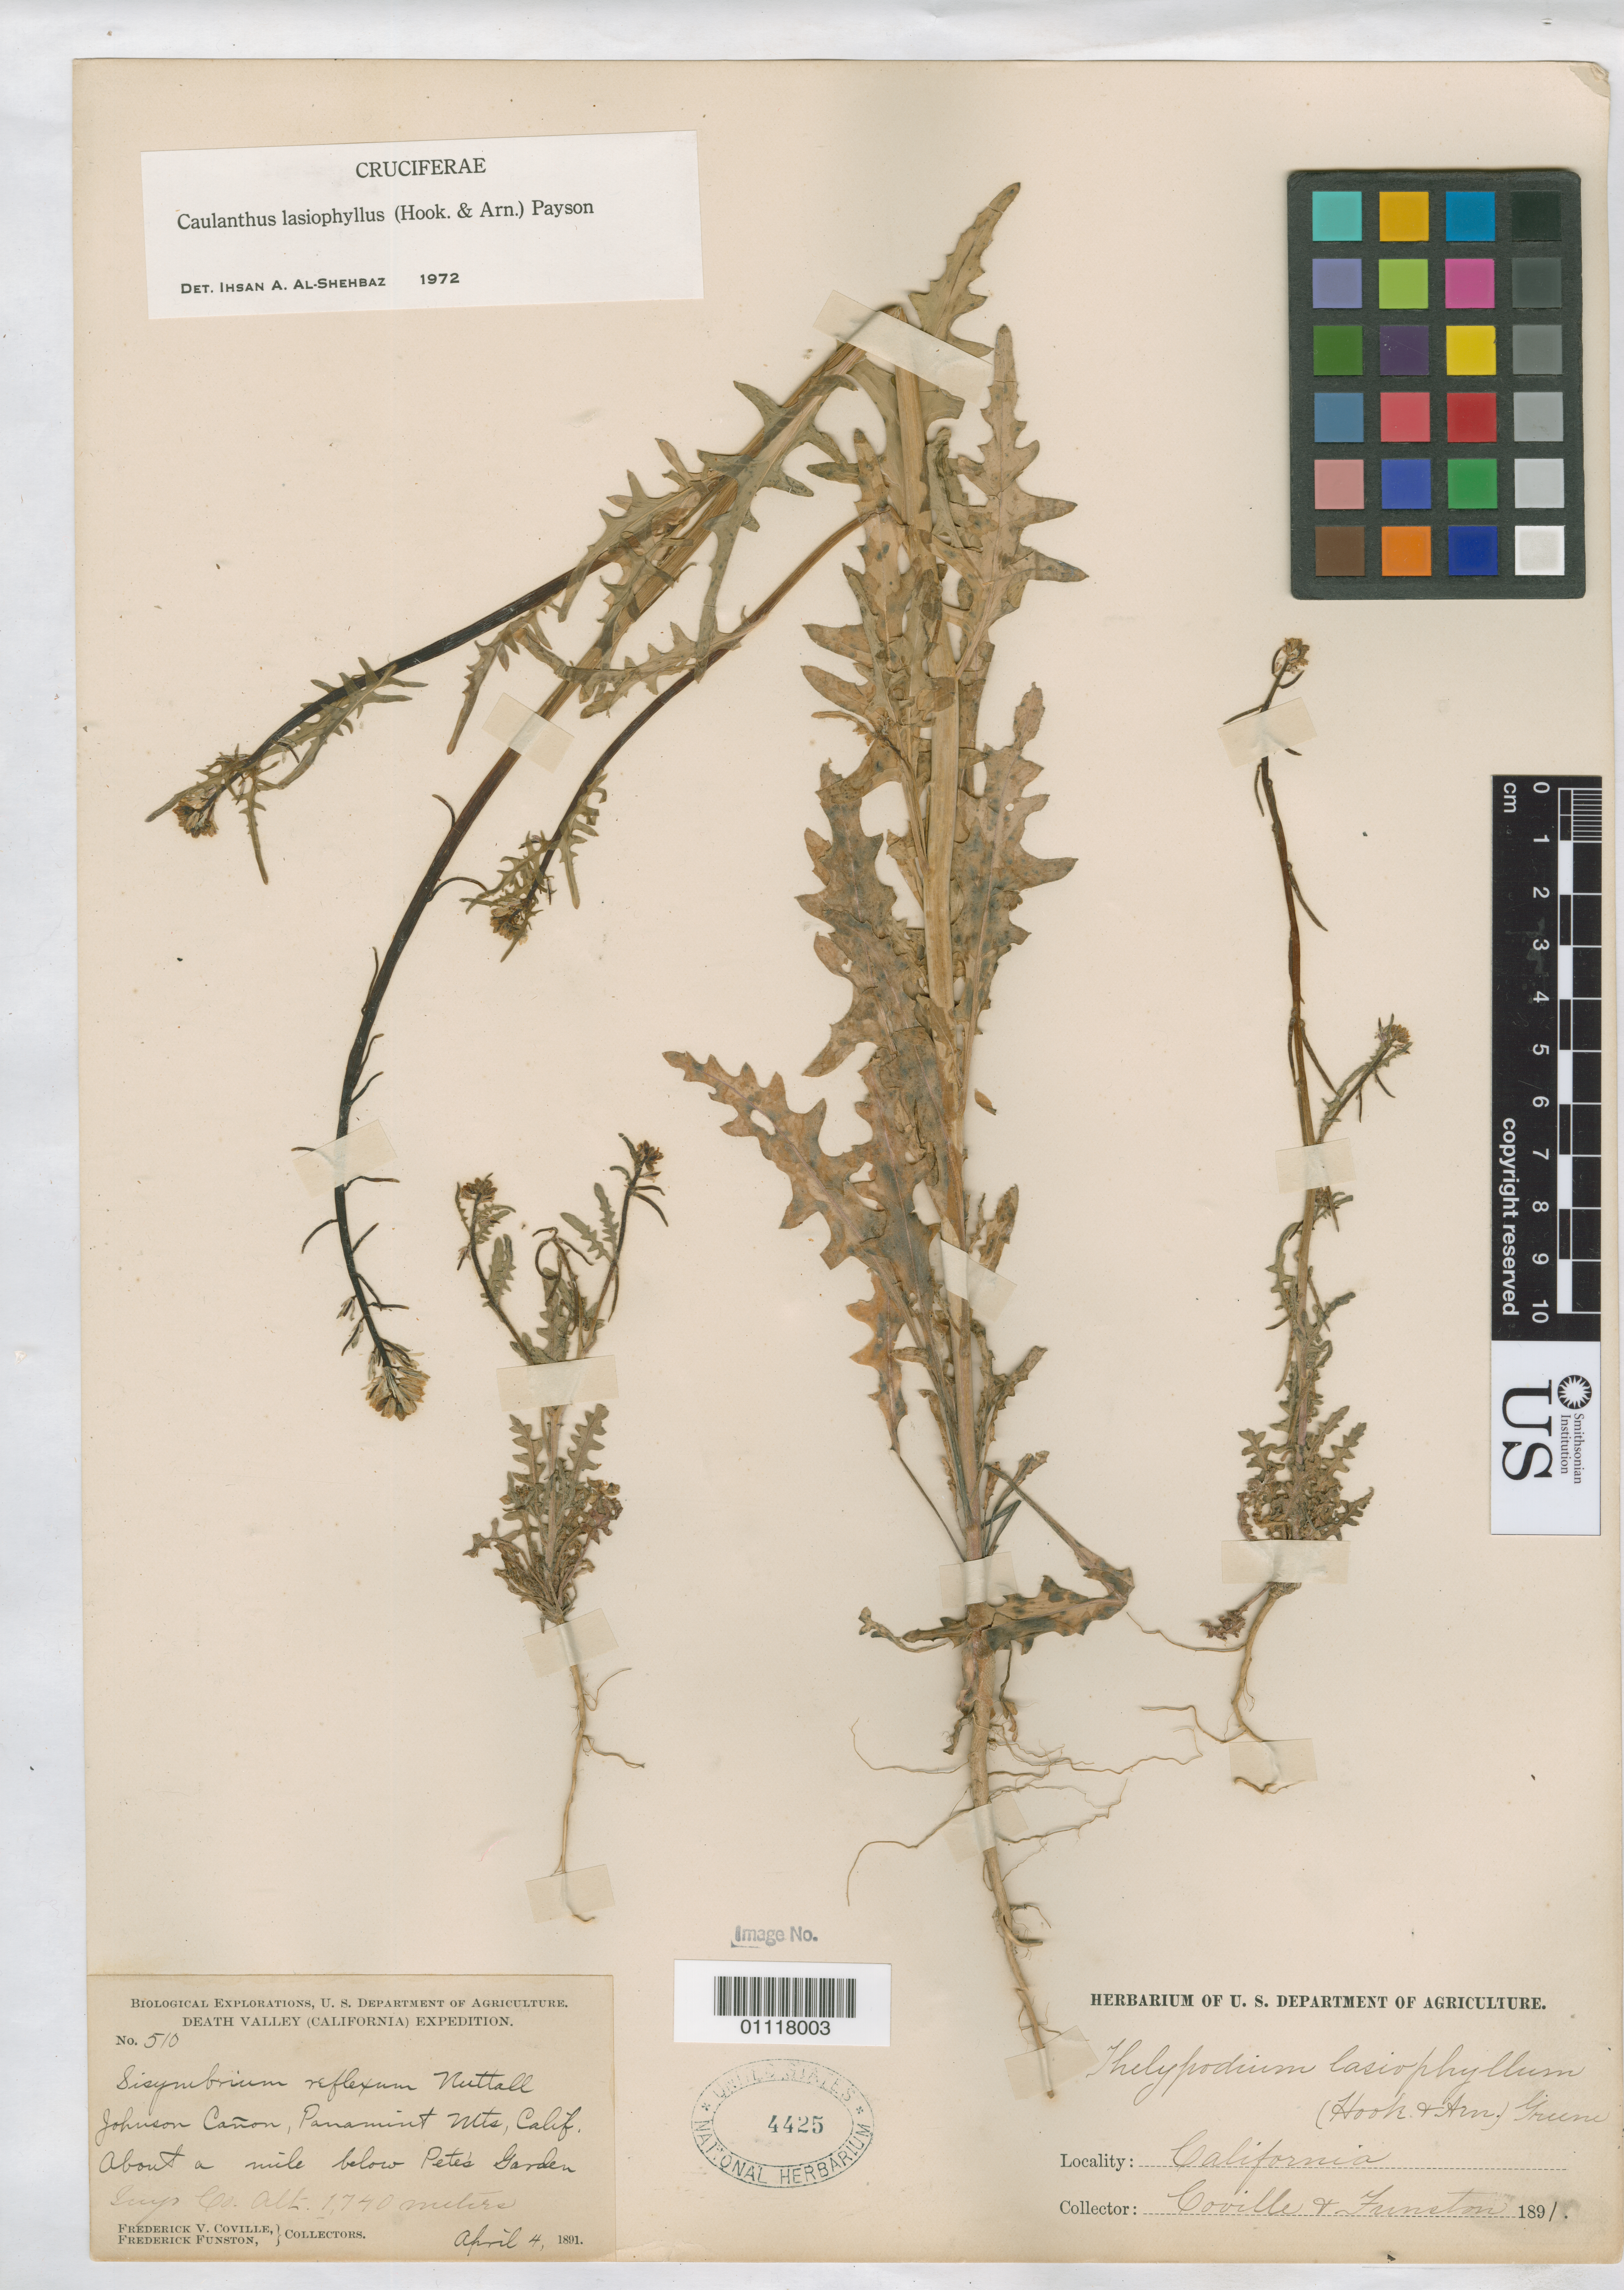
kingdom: Plantae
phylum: Tracheophyta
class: Magnoliopsida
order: Brassicales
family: Brassicaceae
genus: Caulanthus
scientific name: Caulanthus lasiophyllus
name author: (Hook. & Arn.) Payson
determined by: Al-Shehbaz, I. A., (MO), Missouri Botanical Garden (UNITED STATES)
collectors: F. V. Coville & F. Funston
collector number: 510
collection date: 1891-04-04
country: United States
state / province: California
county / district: Inyo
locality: Johnson Canon, Panamint Mts., about a mile below Pete's Garden.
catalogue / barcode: US 4425